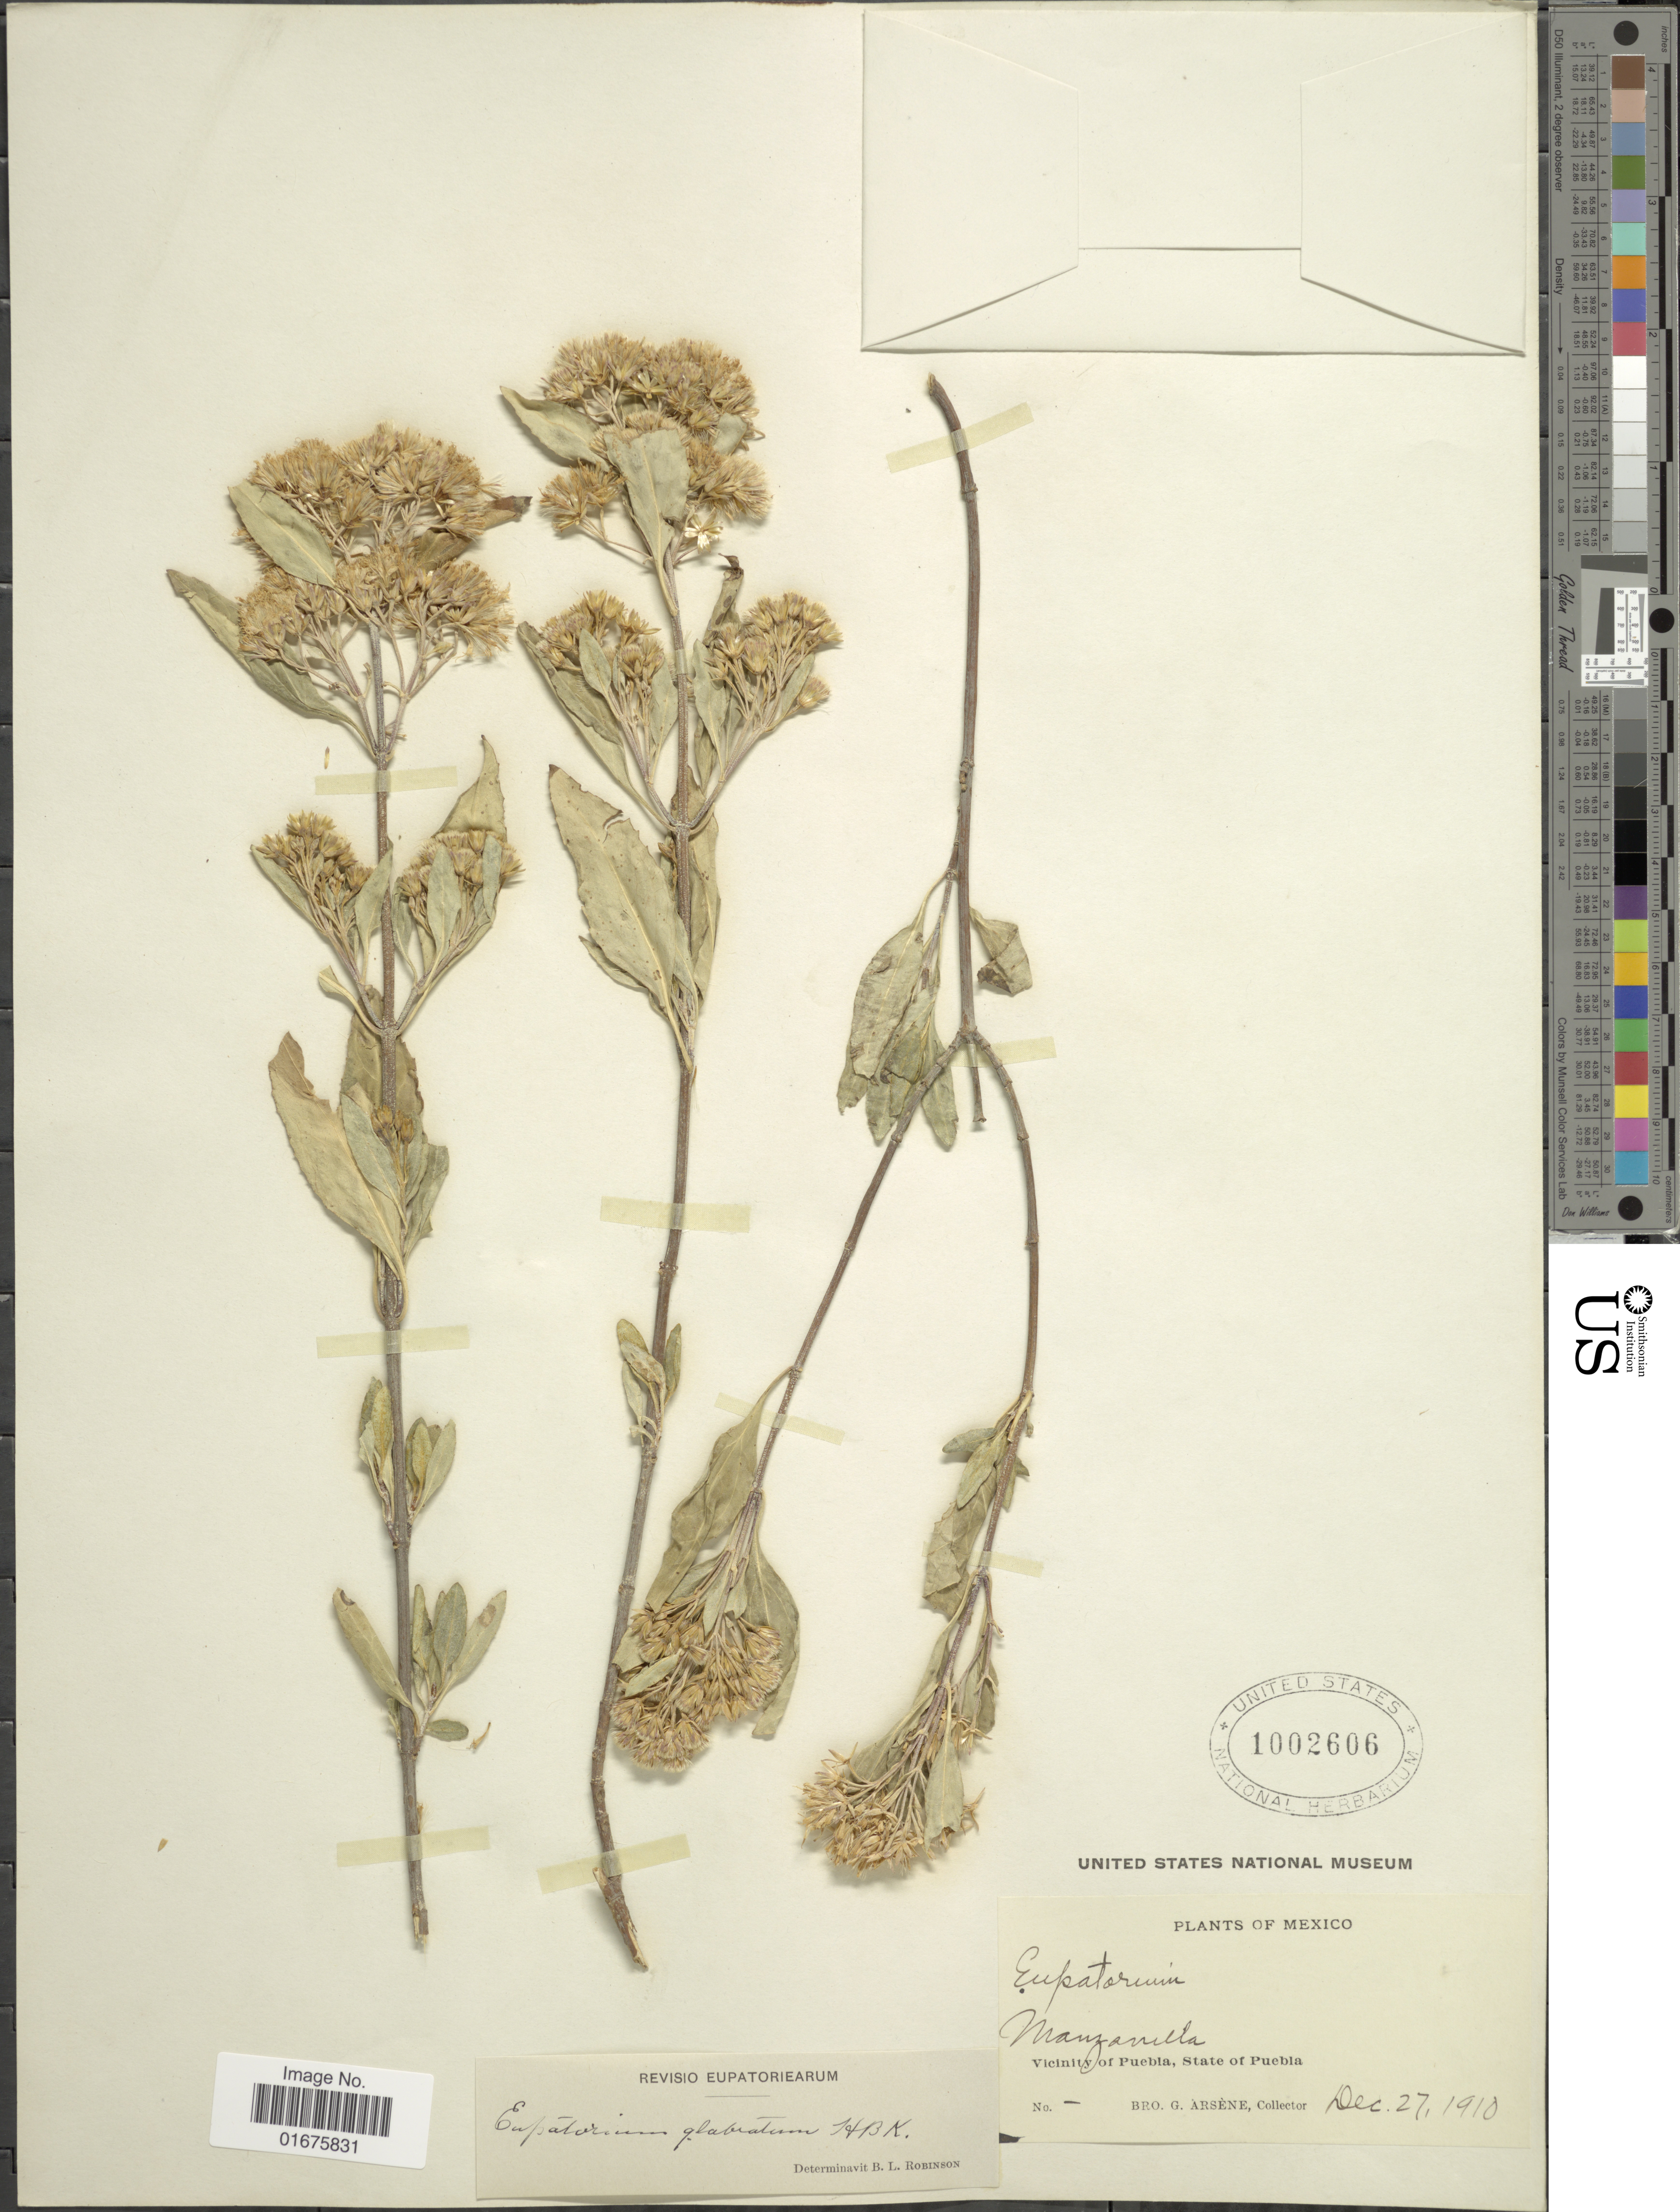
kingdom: Plantae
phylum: Tracheophyta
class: Magnoliopsida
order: Asterales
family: Asteraceae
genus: Ageratina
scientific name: Ageratina glabrata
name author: (Kunth) R.M. King & H. Rob.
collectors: Bro. G. Arsène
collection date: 1910-12-27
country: Mexico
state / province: Puebla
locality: Vicinity of Puebla, Manzanilla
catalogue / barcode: US 1002606